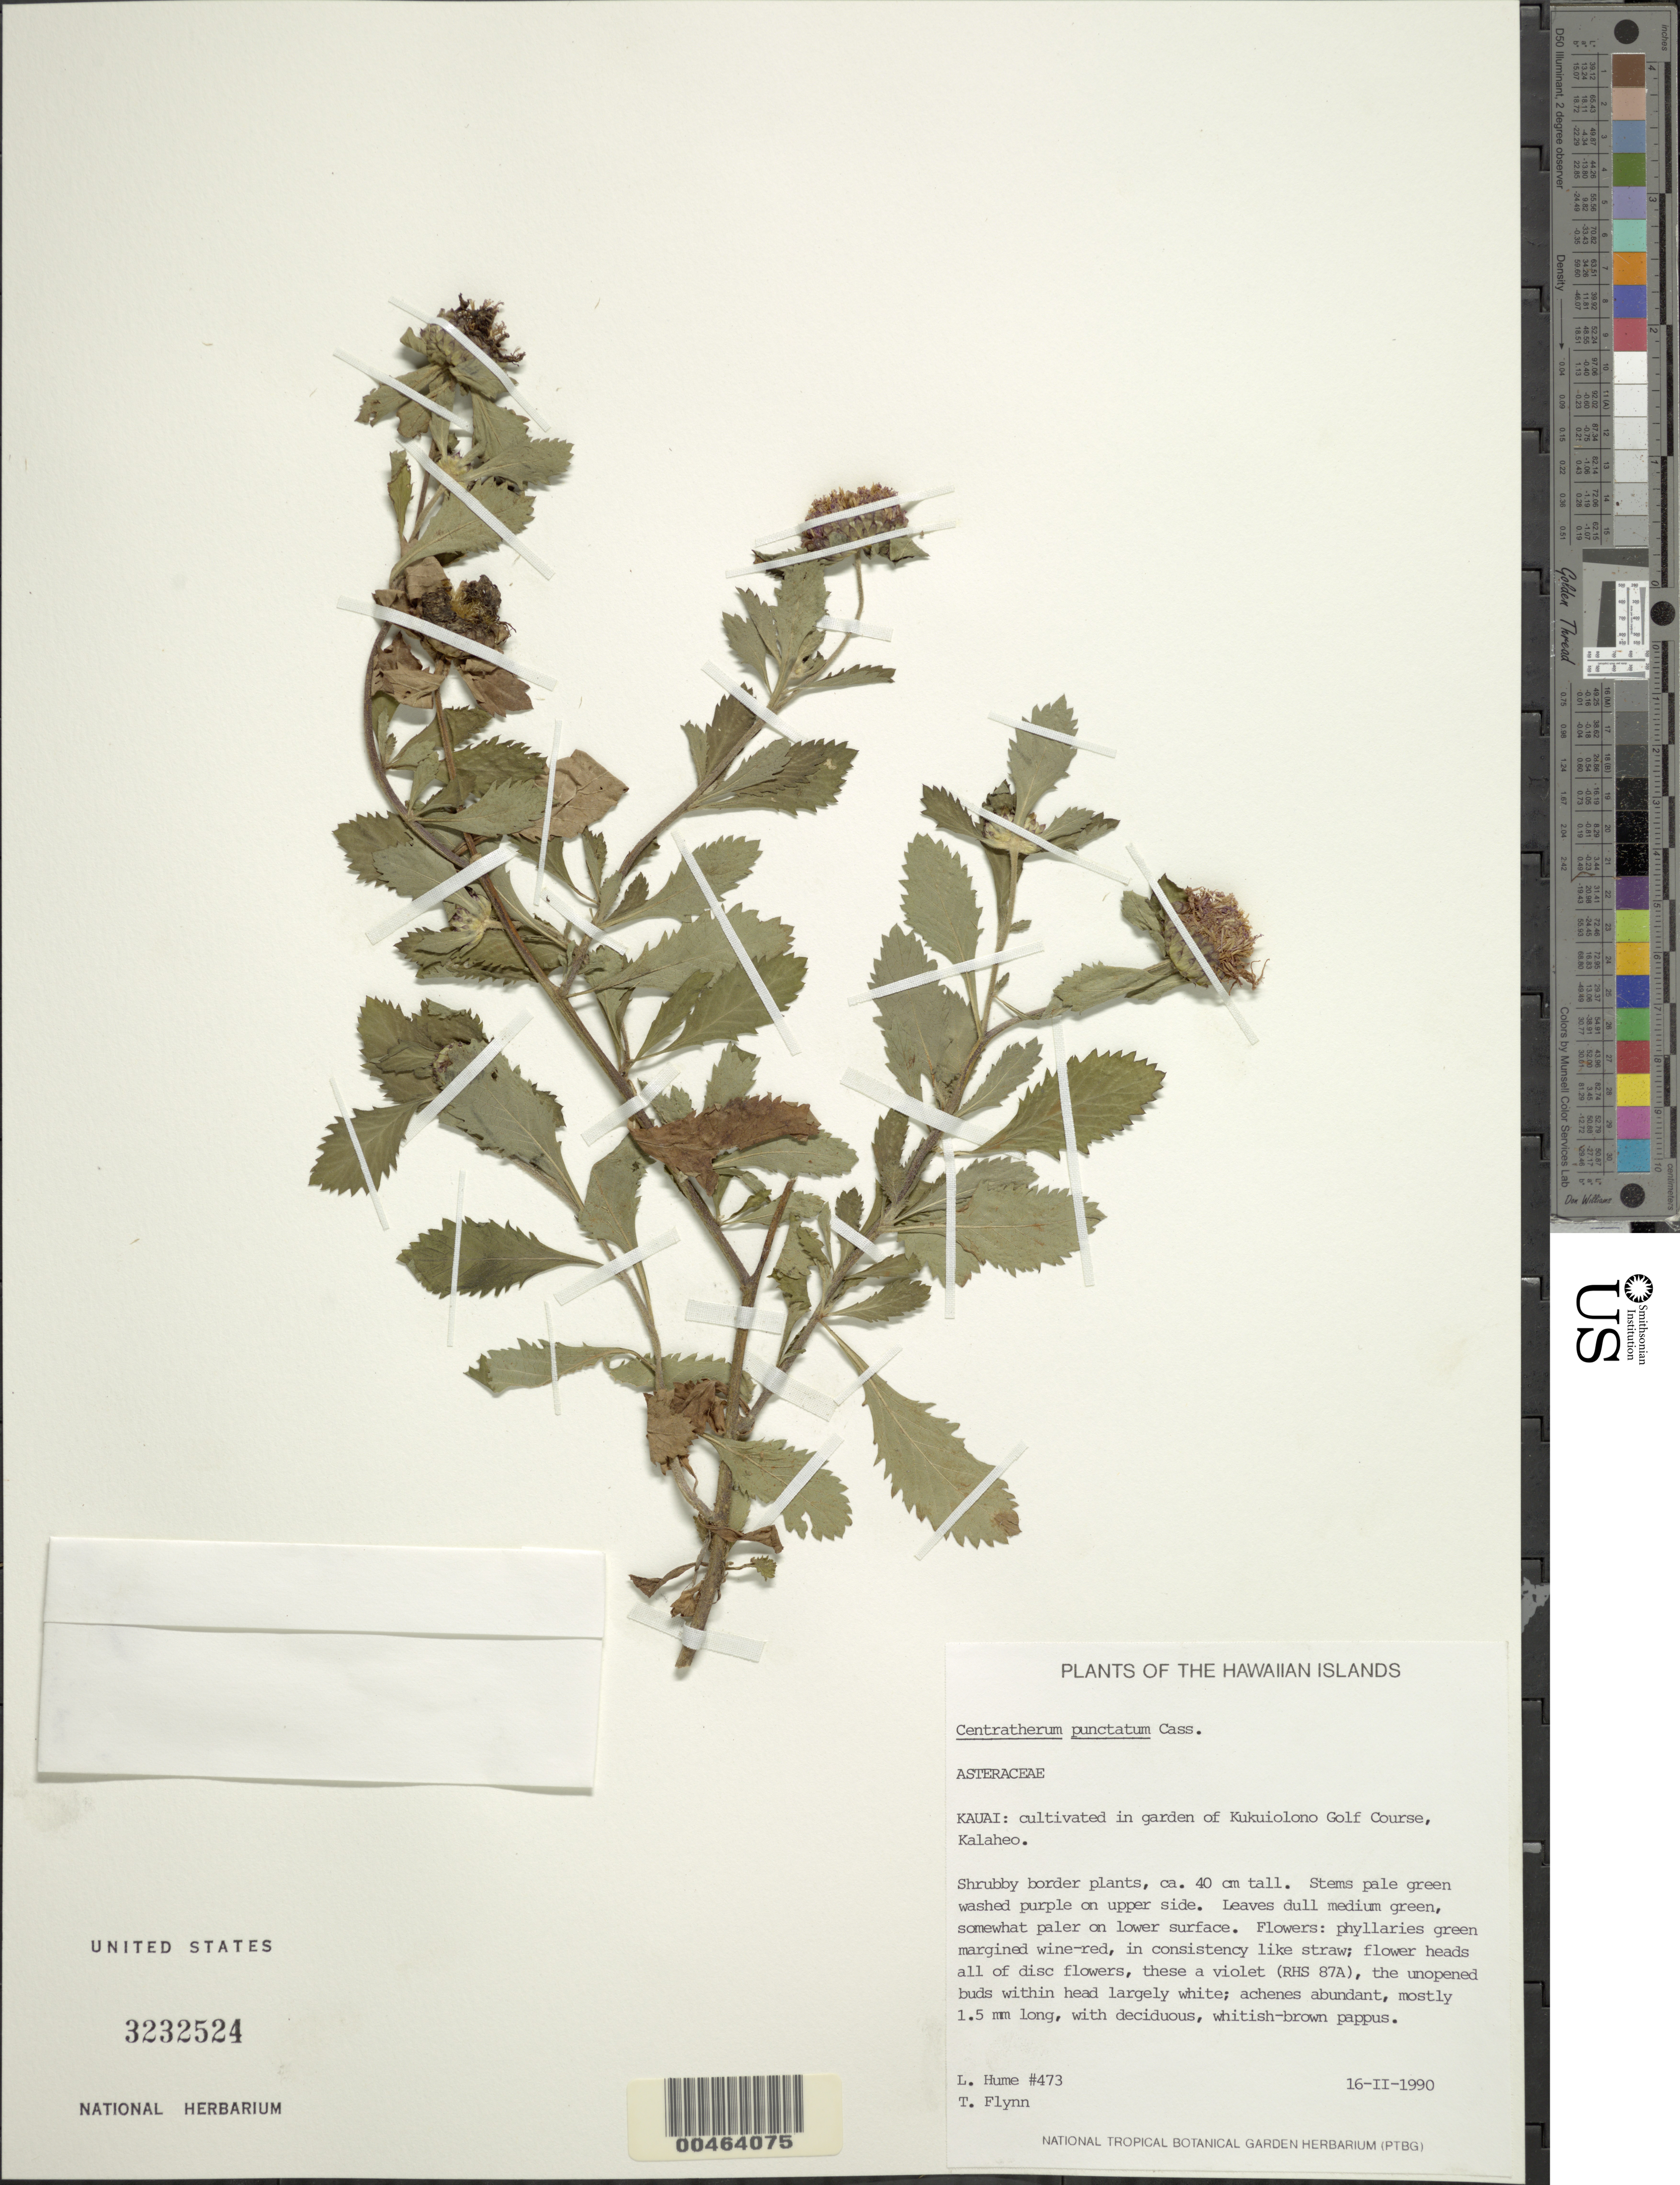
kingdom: Plantae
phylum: Tracheophyta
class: Magnoliopsida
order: Asterales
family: Asteraceae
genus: Centratherum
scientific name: Centratherum punctatum subsp. punctatum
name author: Cass.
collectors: L. Hume & T. W. Flynn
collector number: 473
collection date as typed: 16 Feb 1990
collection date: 1990-02-16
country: United States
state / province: Hawaii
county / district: Kauai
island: Kaua'i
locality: Cultivated in garden of Kukuiolono Golf Course, Kalaheo.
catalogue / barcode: US 3232524